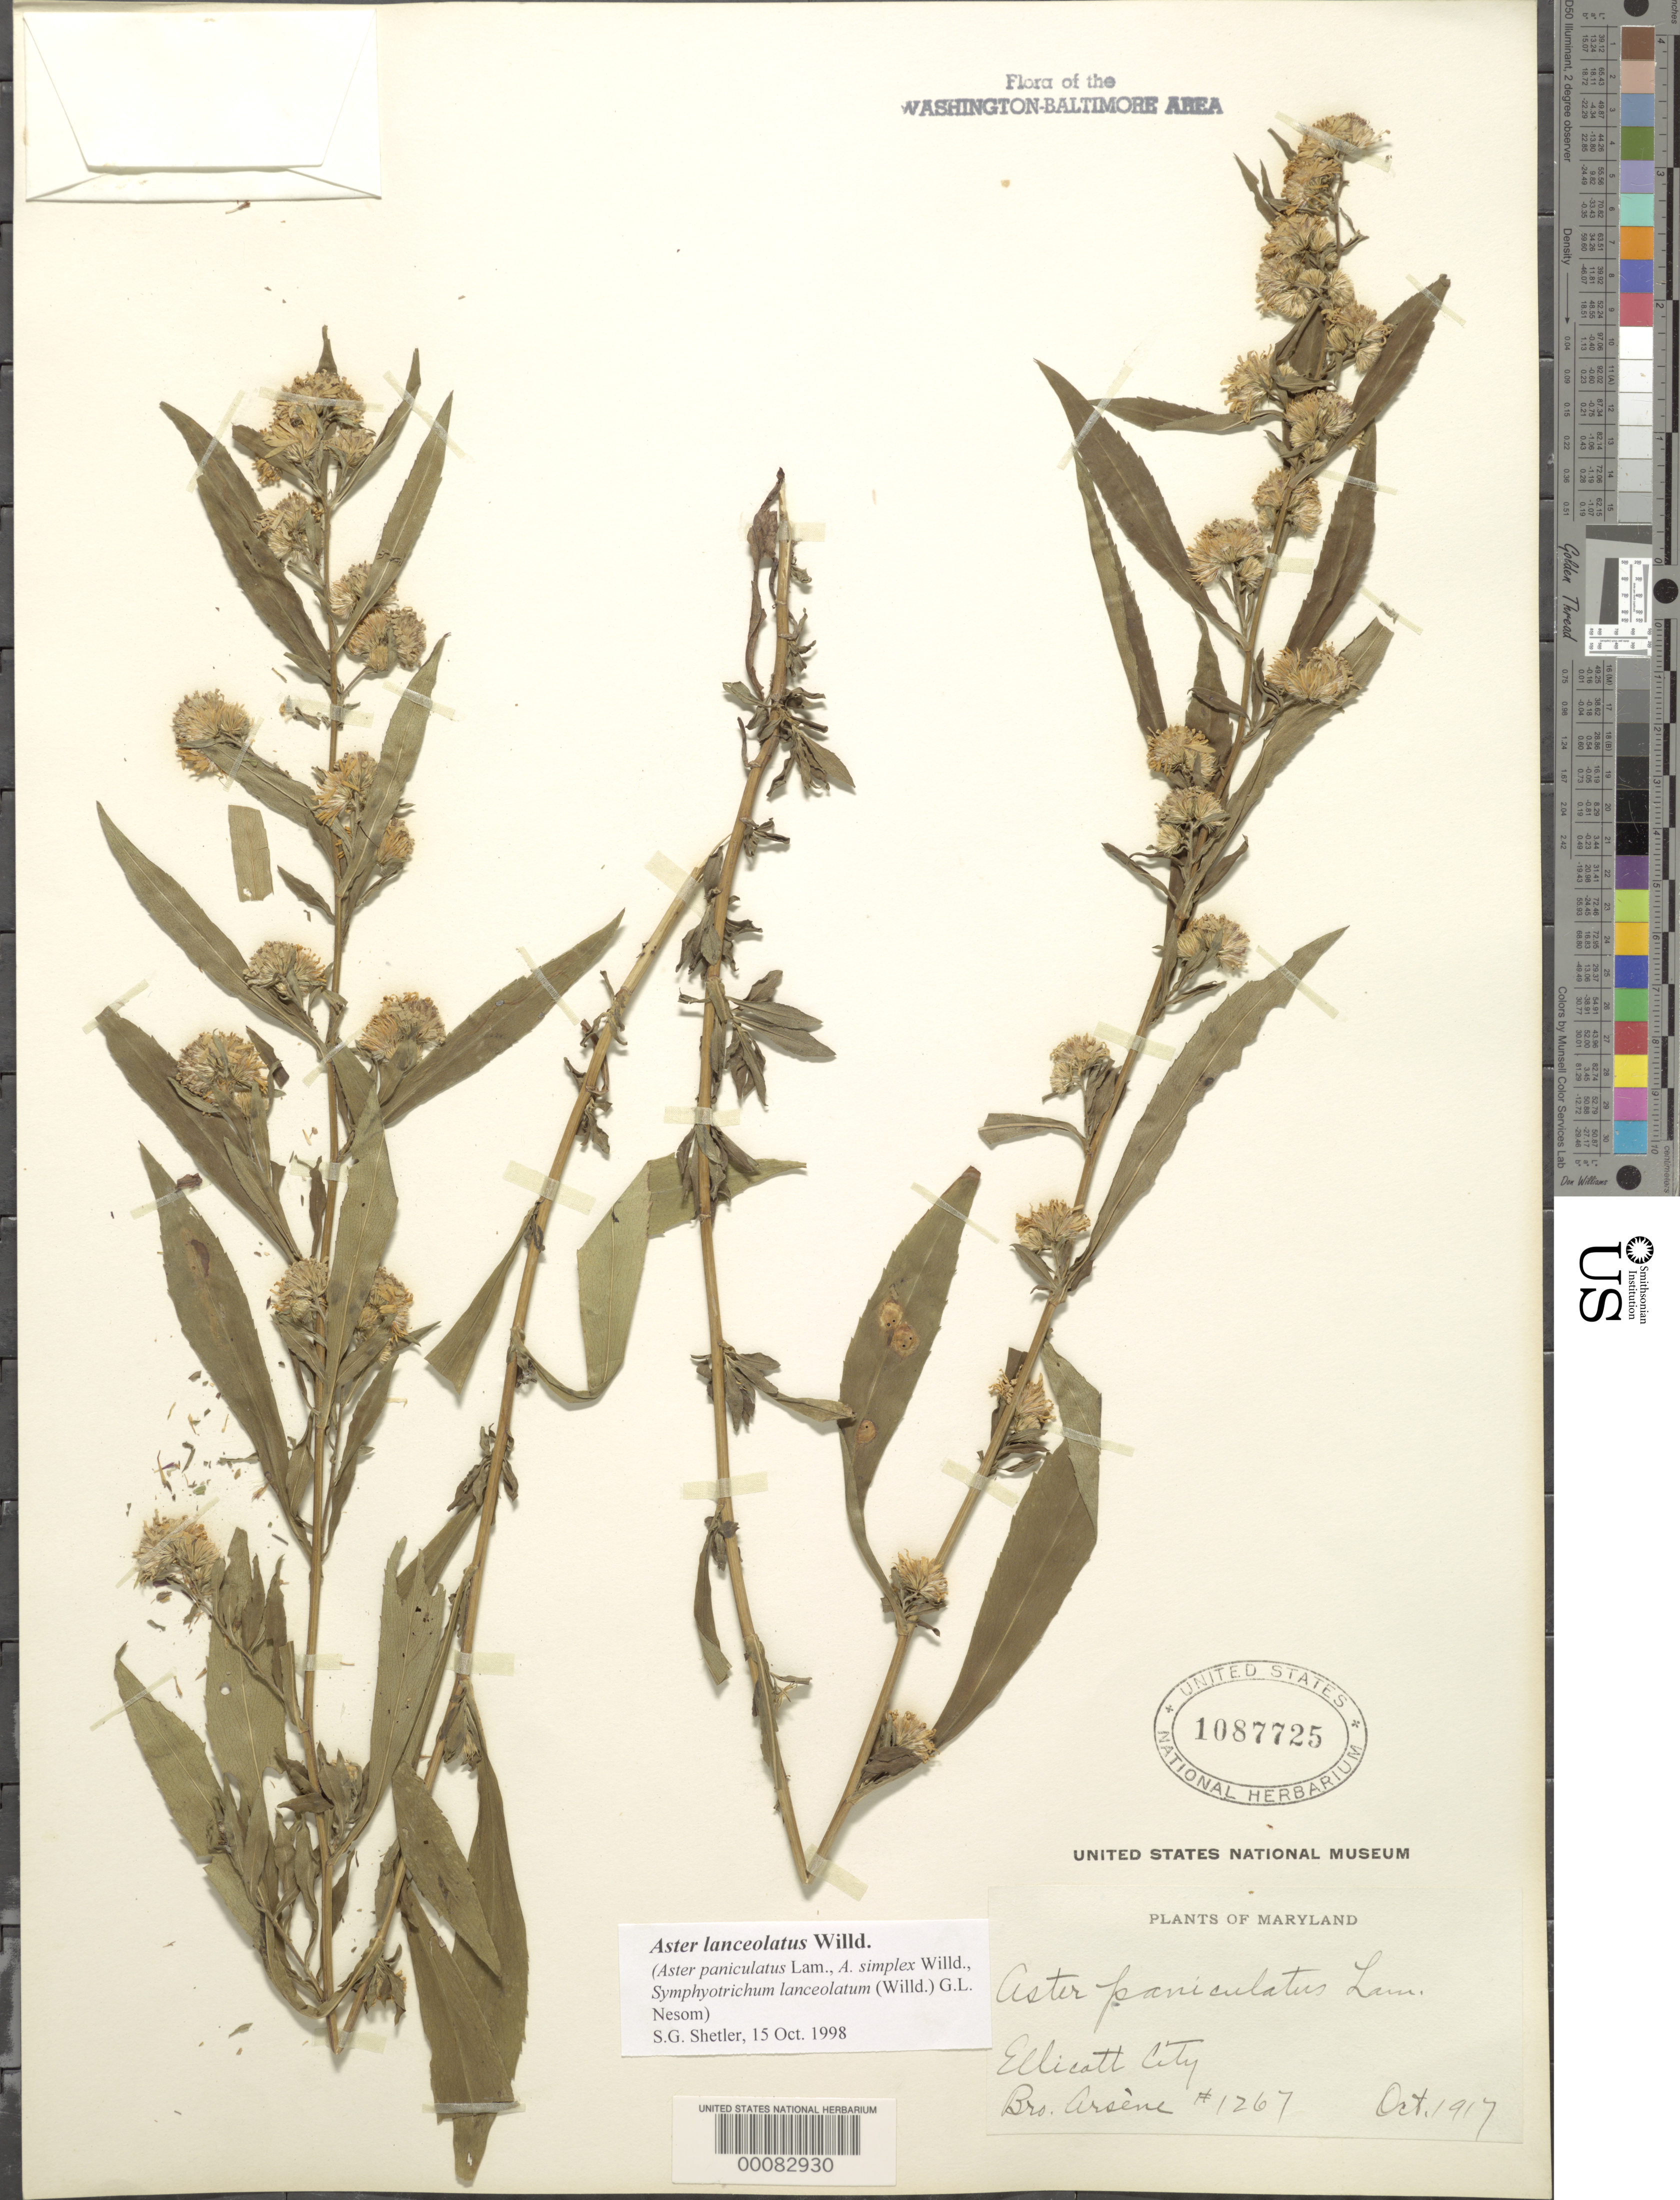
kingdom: Plantae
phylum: Tracheophyta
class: Magnoliopsida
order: Asterales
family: Asteraceae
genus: Symphyotrichum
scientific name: Symphyotrichum lanceolatum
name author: (Willd.) G.L. Nesom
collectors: Bro. G. Arsène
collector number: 1267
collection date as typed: Oct 1917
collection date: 1917-10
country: United States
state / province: Maryland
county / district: Howard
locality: Ellicott City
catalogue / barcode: US 1087725